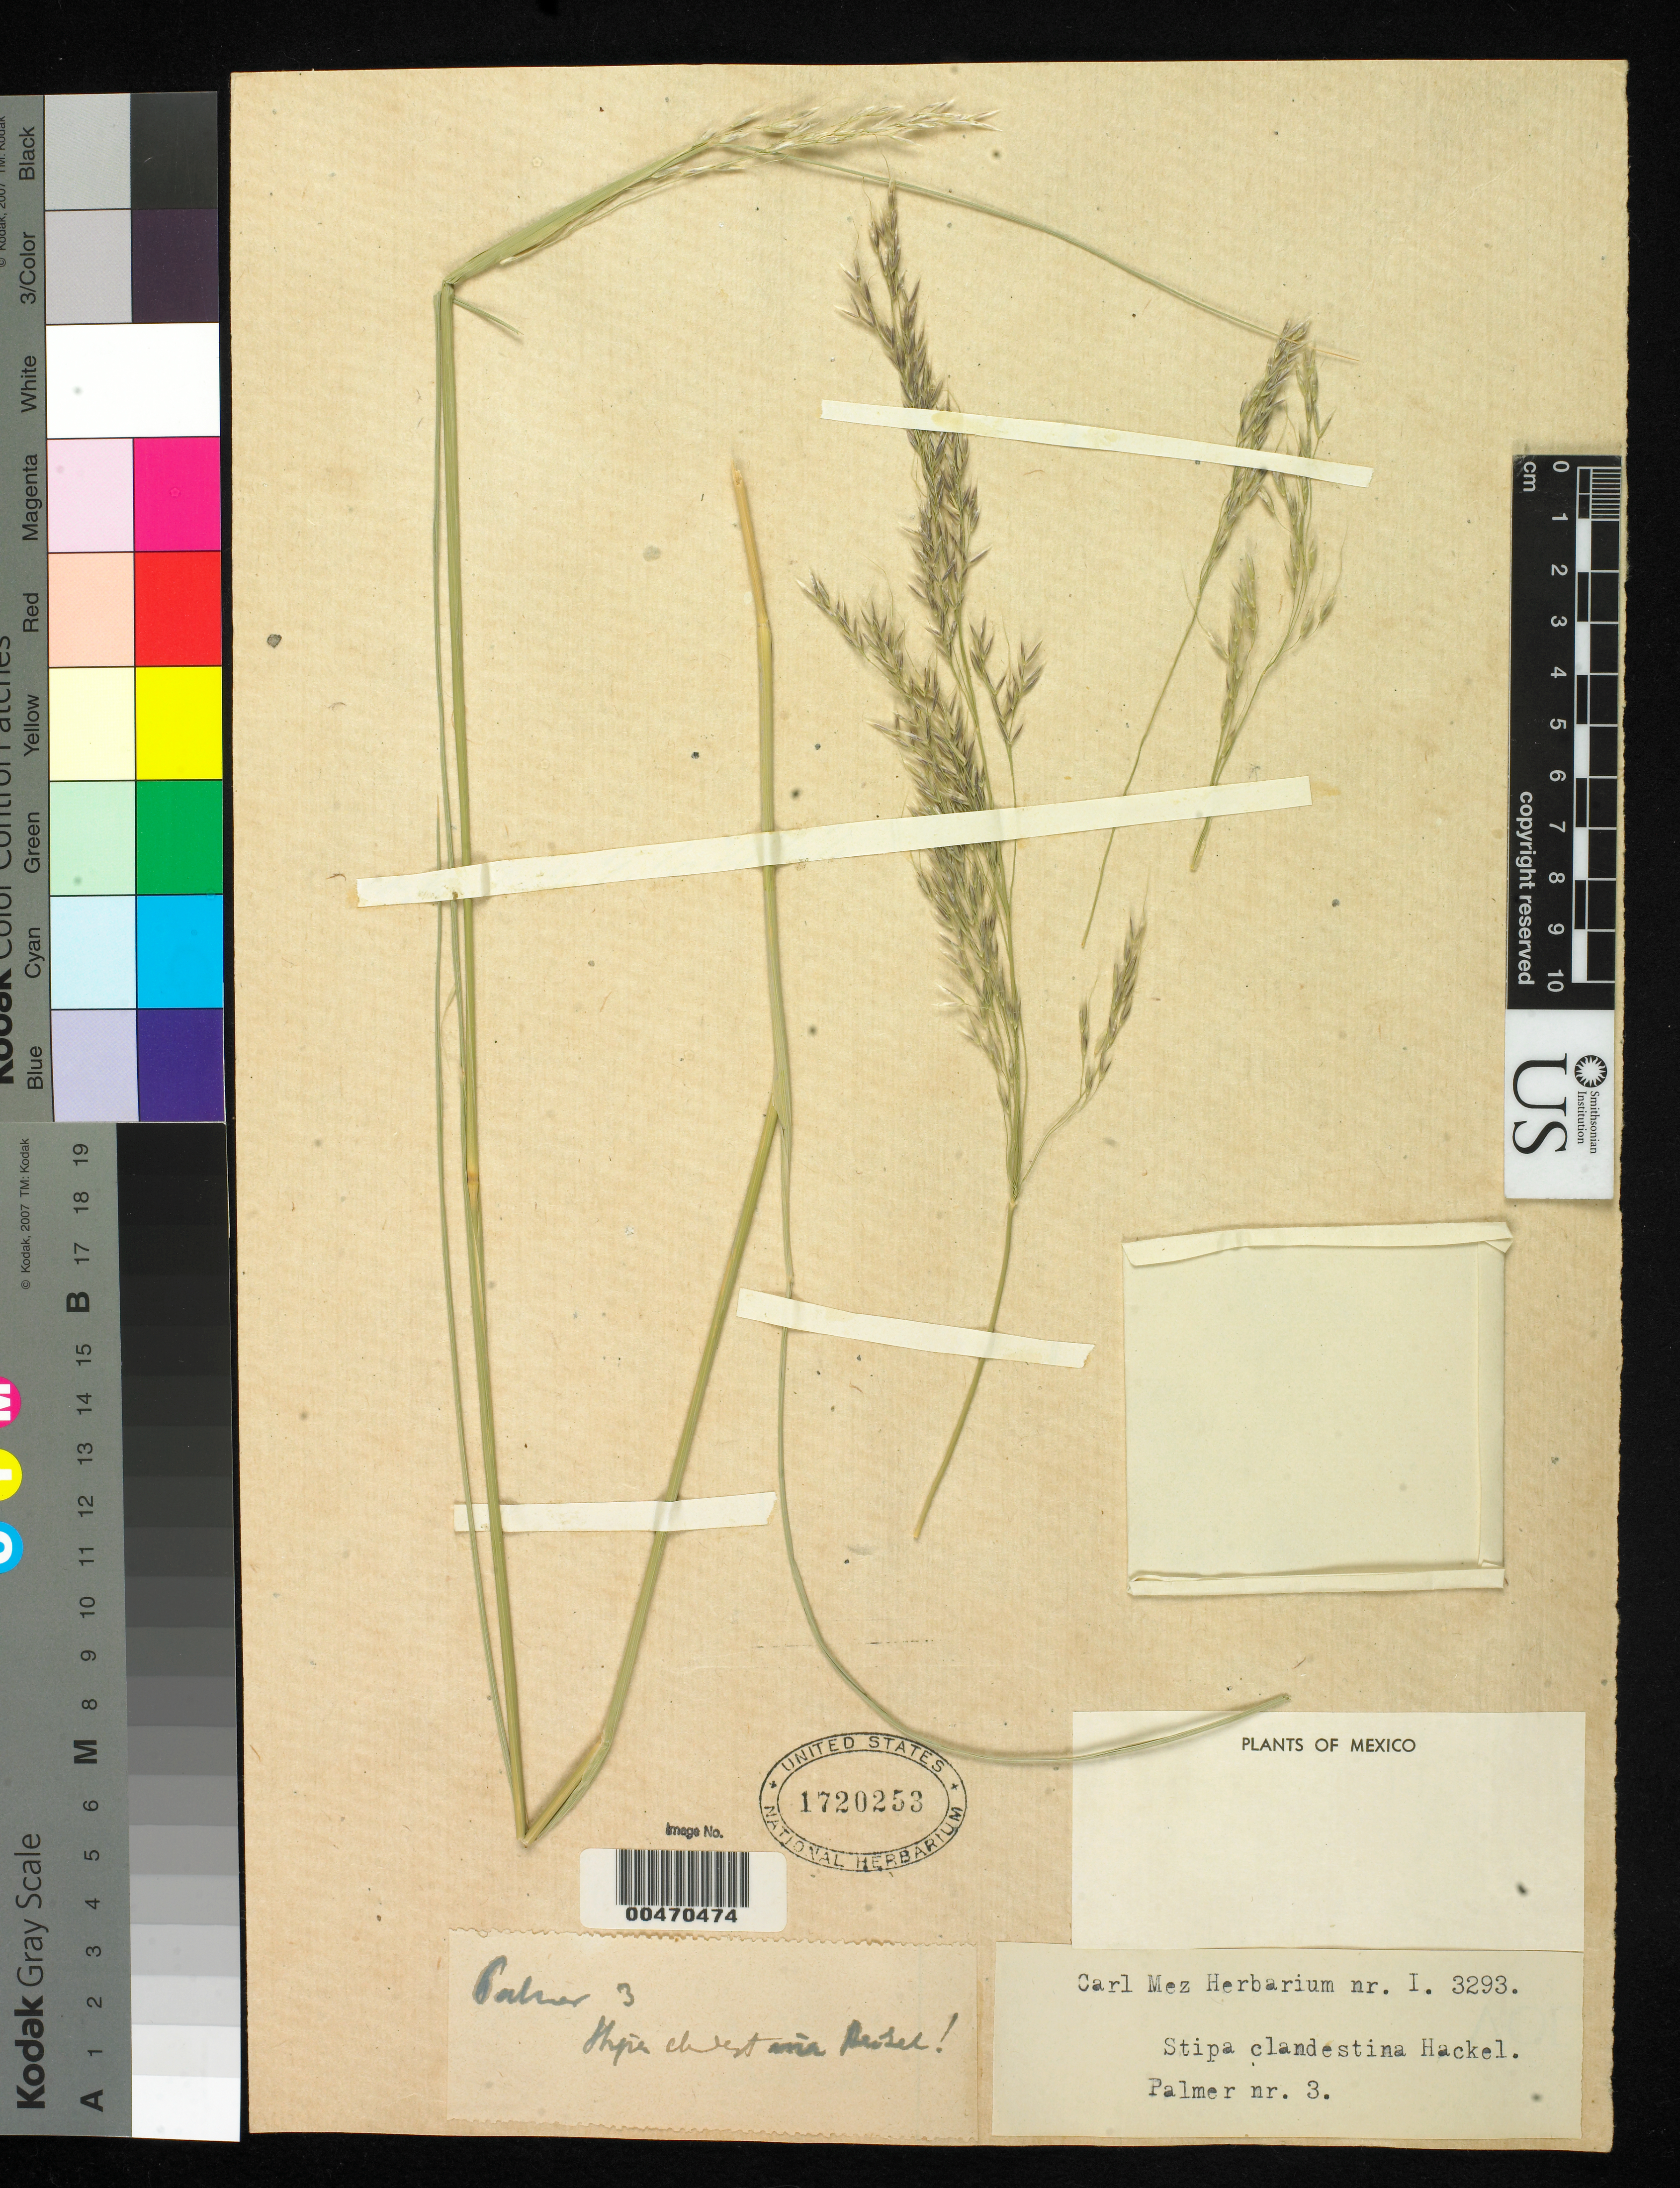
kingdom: Plantae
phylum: Tracheophyta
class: Liliopsida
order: Poales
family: Poaceae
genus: Stipa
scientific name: Stipa clandestina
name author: Hack.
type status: Isosyntype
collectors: E. Palmer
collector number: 3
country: Mexico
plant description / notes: Cited 2003 by Soreng, R.J. et al., Contrib. U.S. Natl. Herb. 48: 15, 623.; Lectotype is Arsène 3441.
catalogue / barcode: US 1720253